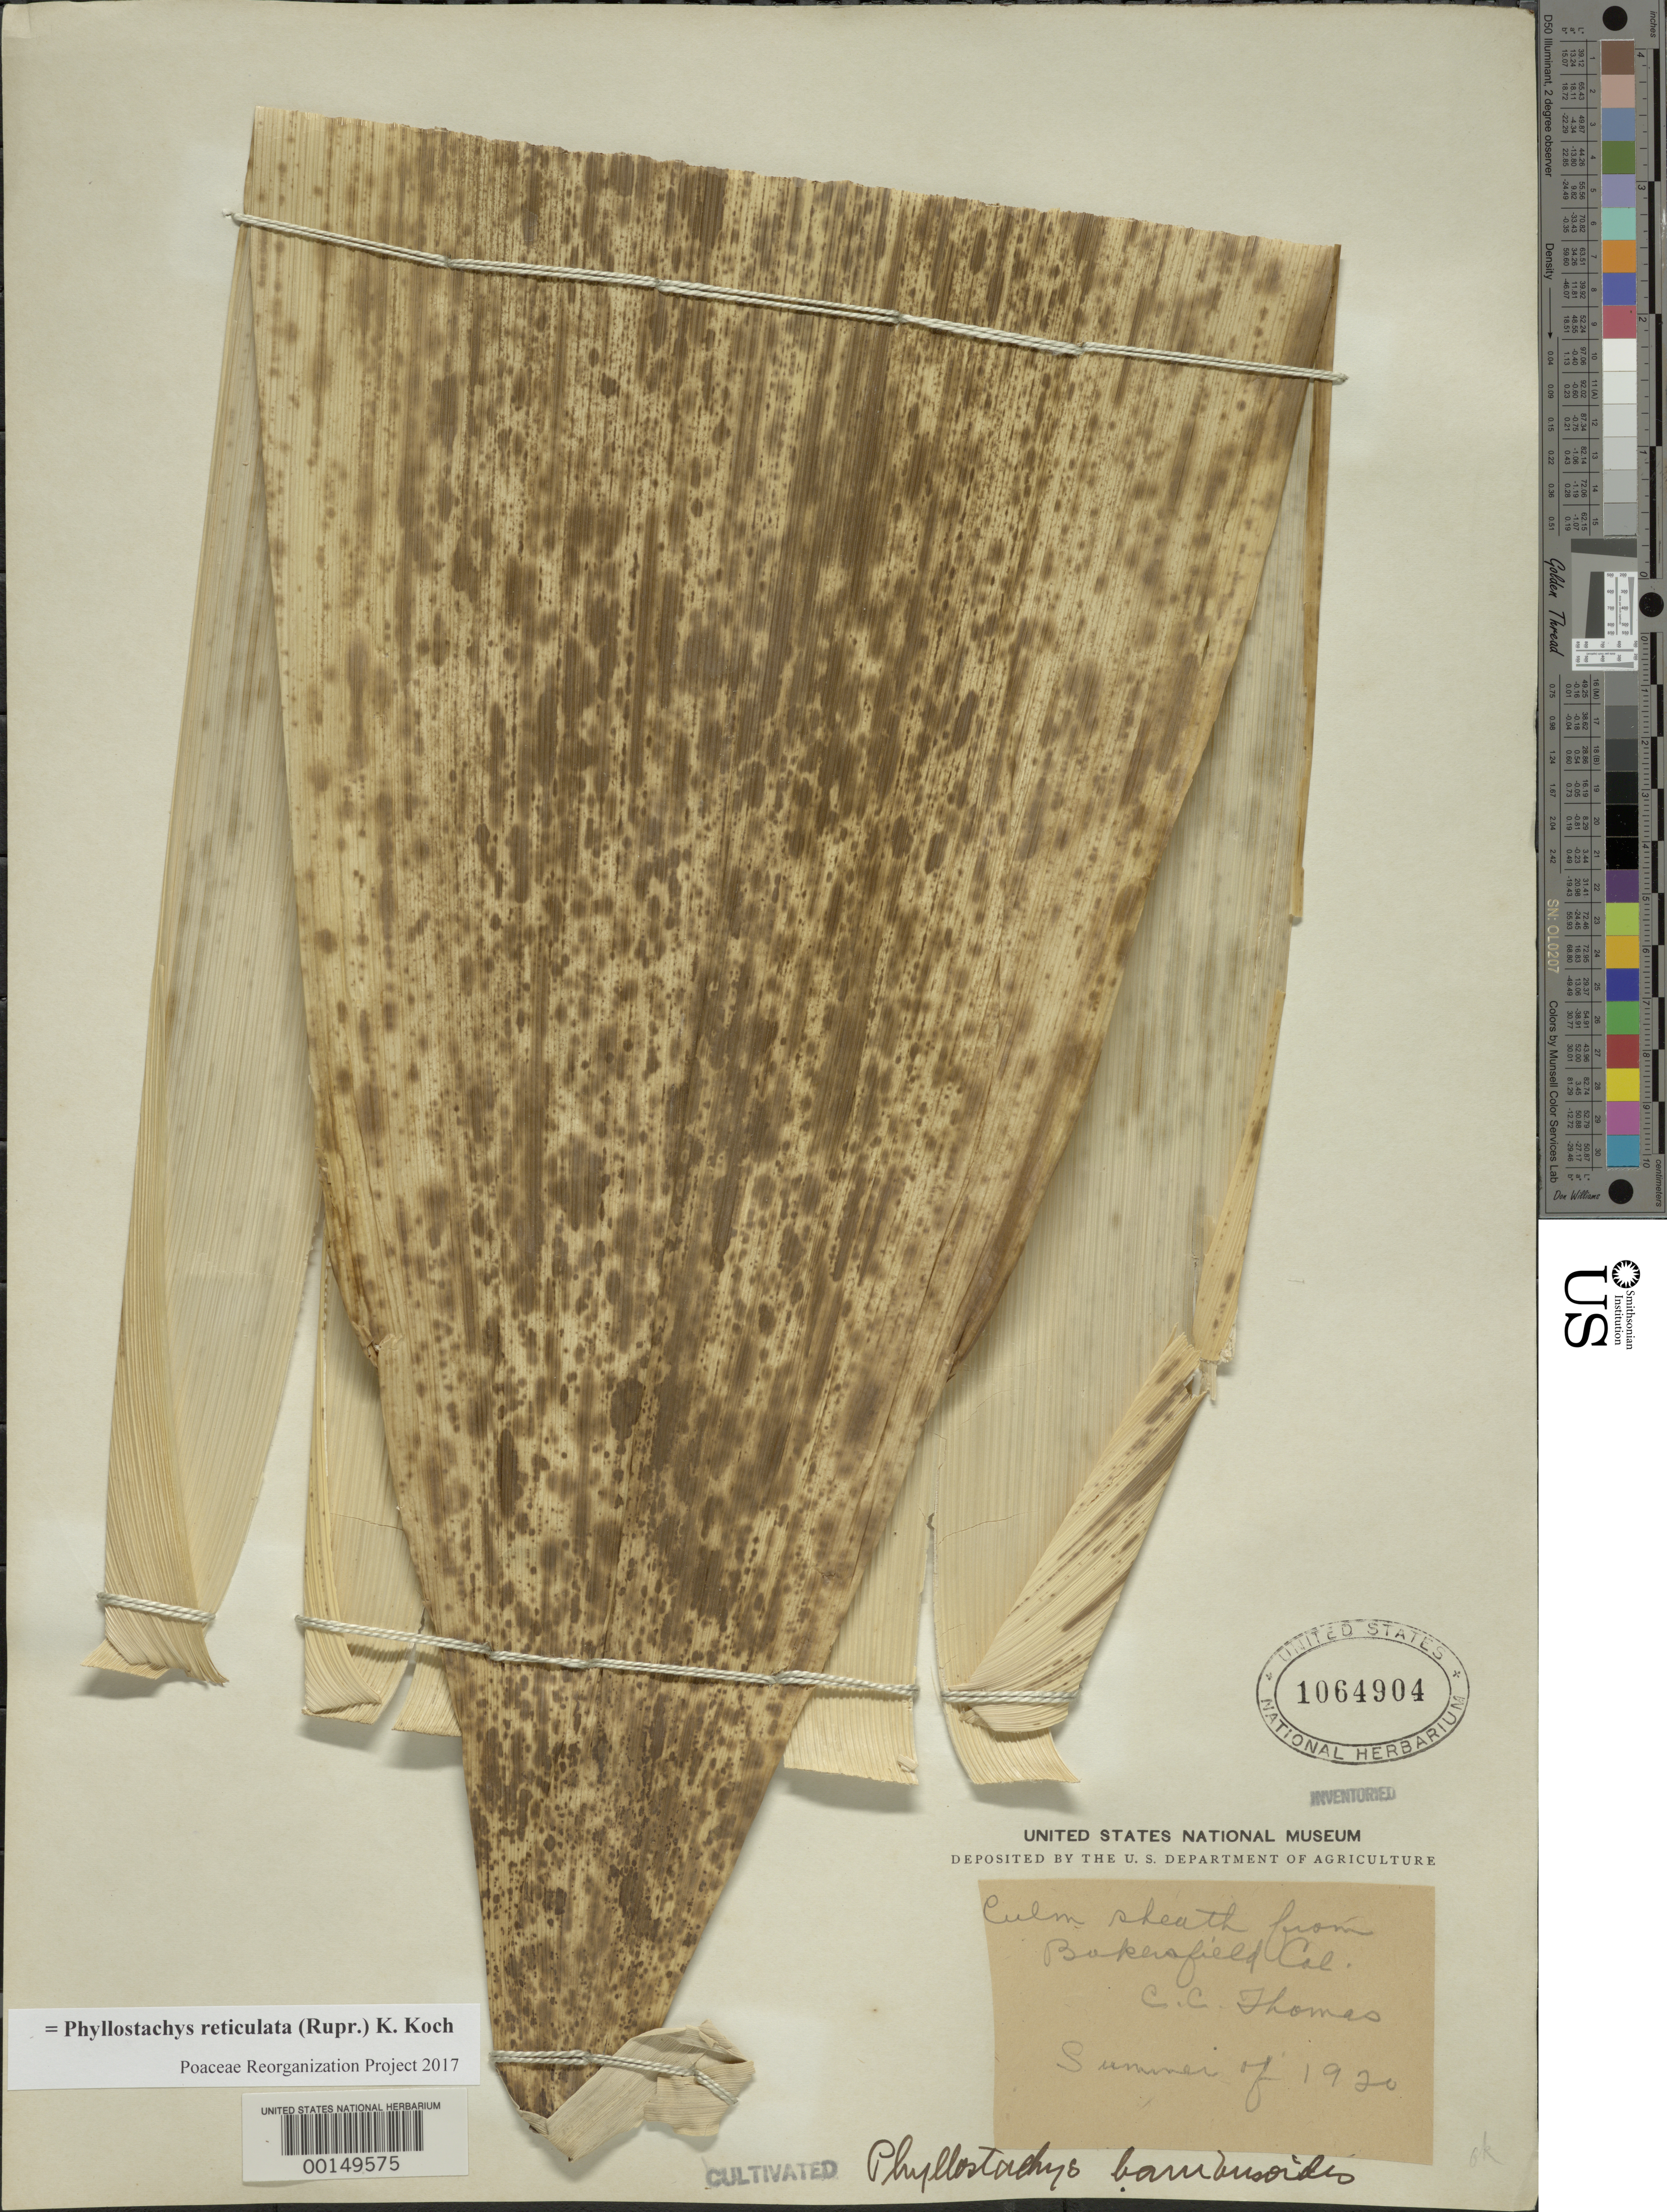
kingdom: Plantae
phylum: Tracheophyta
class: Liliopsida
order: Poales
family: Poaceae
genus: Phyllostachys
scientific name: Phyllostachys reticulata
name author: (Rupr.) K. Koch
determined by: Poaceae Reorganization Project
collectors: C. Thomas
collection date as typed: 1920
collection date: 1920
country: United States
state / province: Colorado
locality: Bakersfield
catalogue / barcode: US 1064904